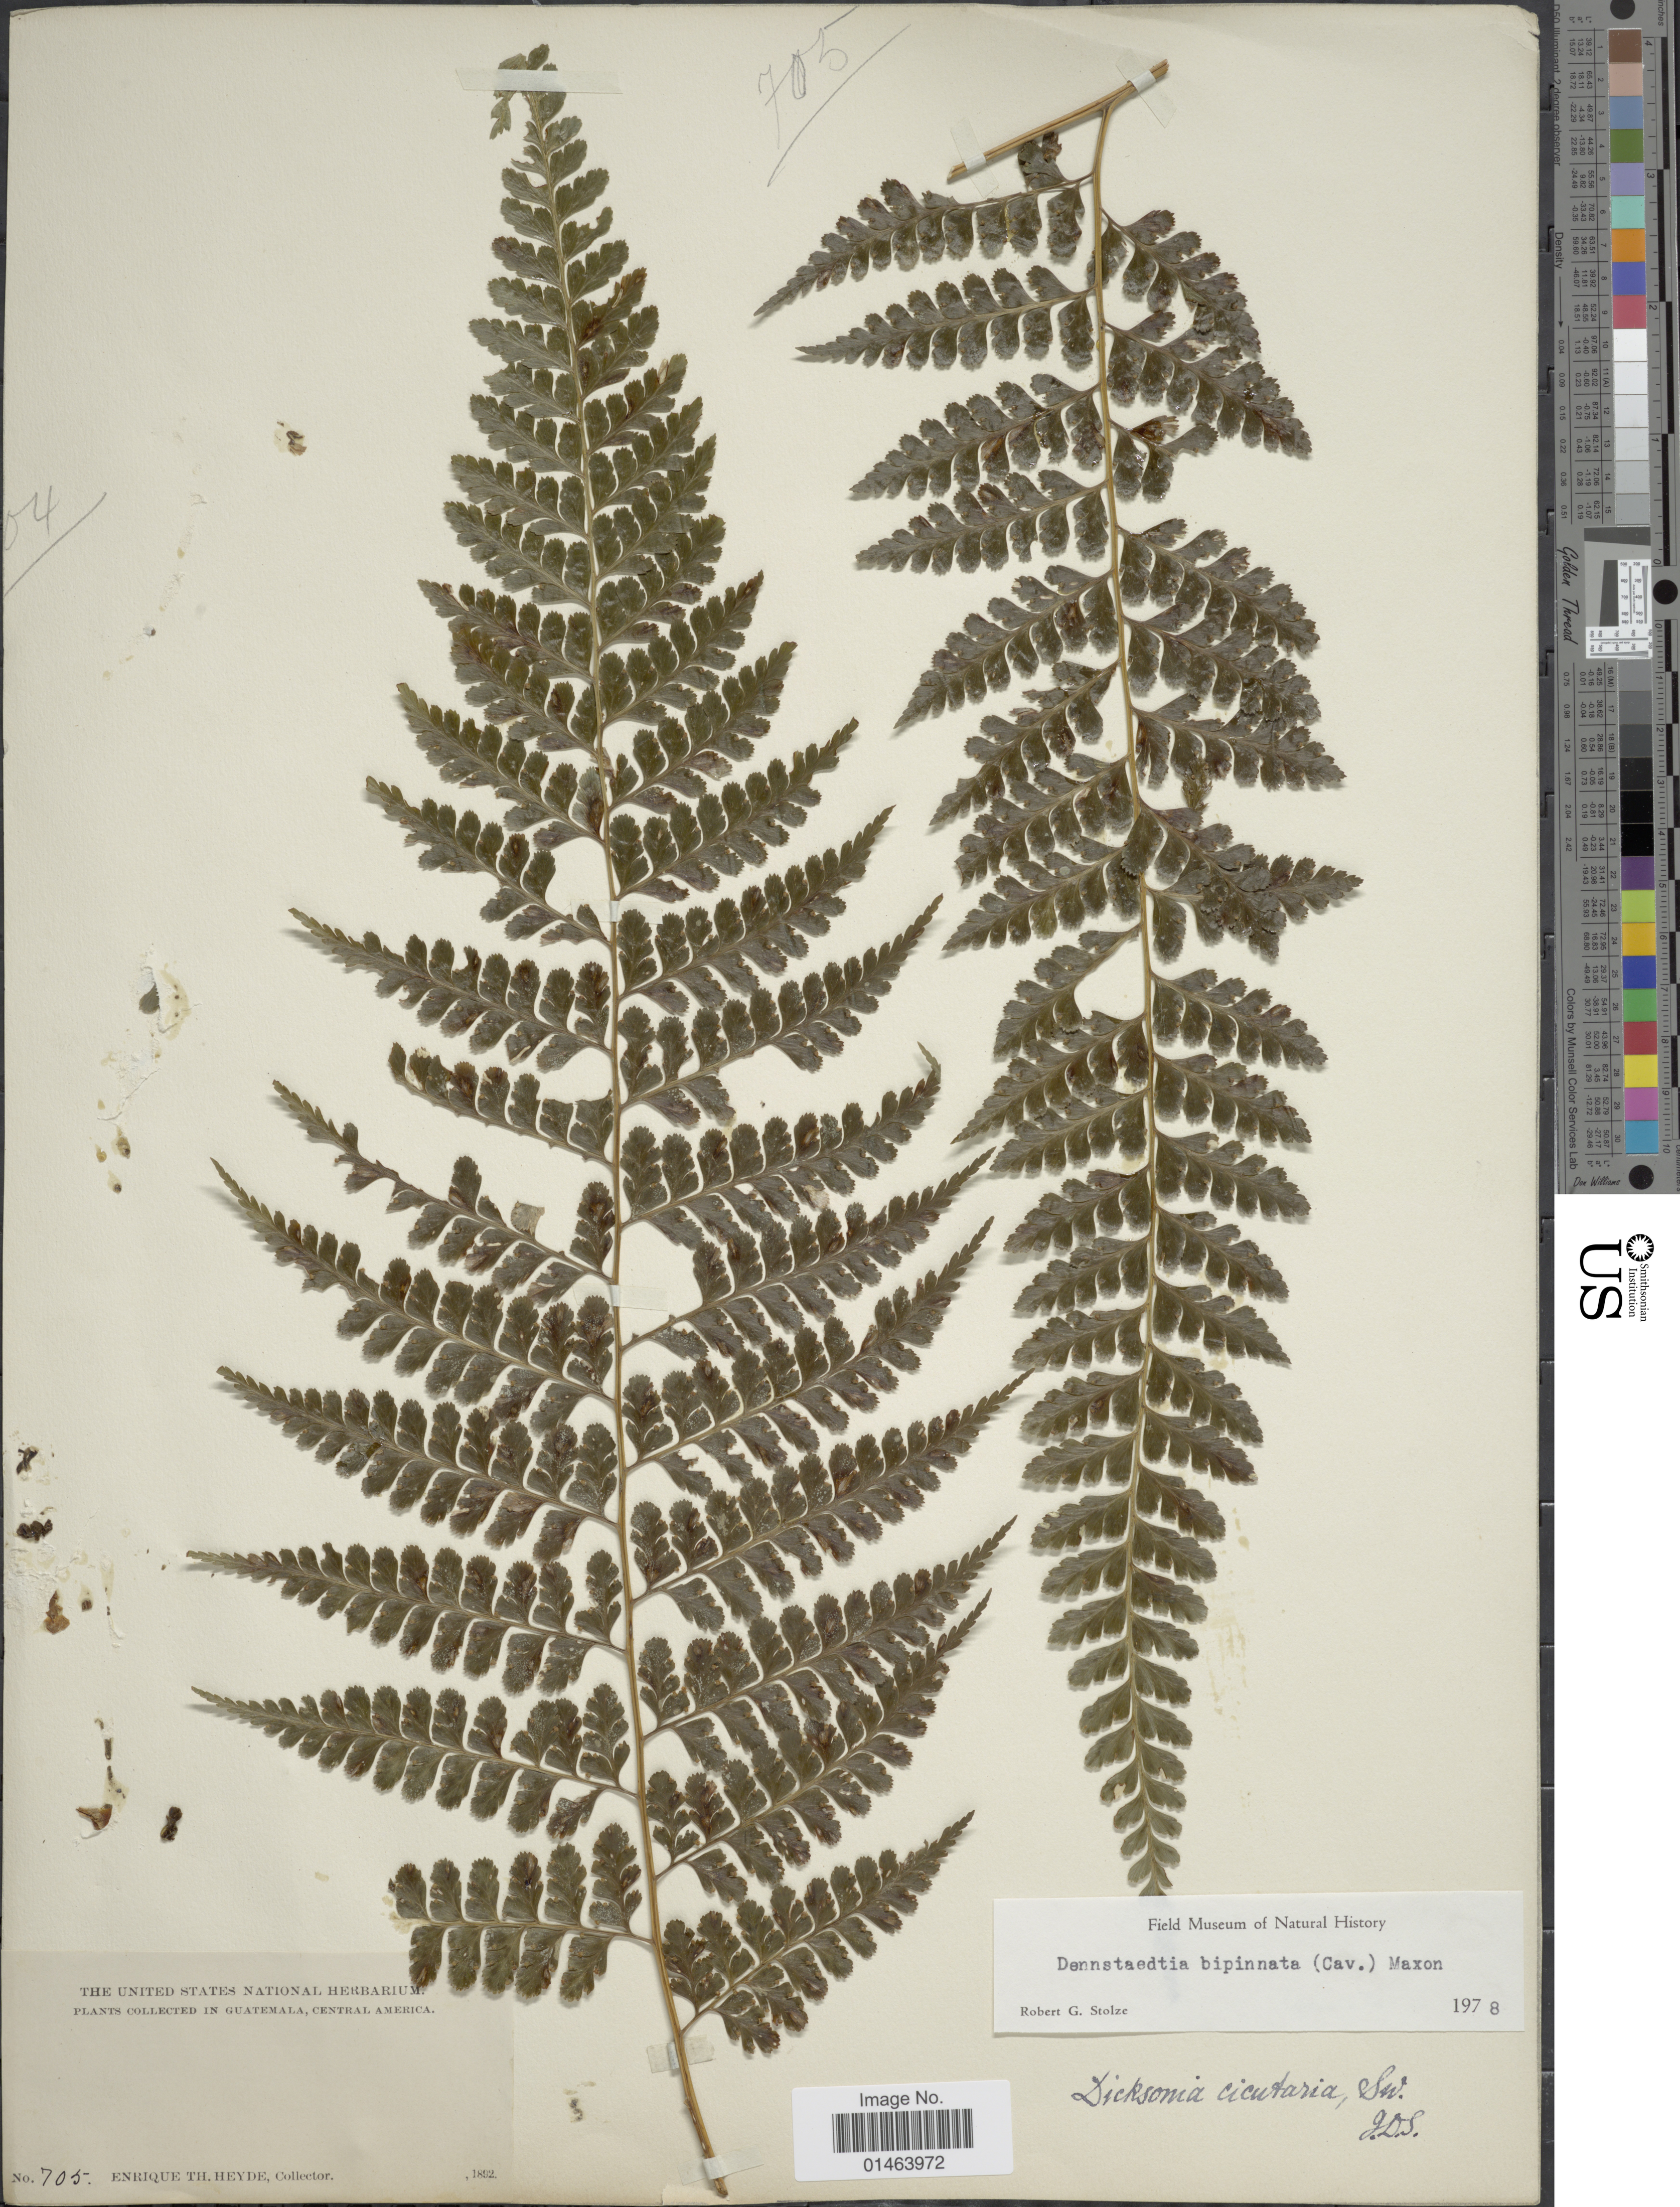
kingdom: Plantae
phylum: Tracheophyta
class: Polypodiopsida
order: Polypodiales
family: Dennstaedtiaceae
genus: Dennstaedtia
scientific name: Dennstaedtia bipinnata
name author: (Cav.) Maxon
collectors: E. T. Heyde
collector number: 705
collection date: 1802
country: Guatemala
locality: Guatemala, Central America